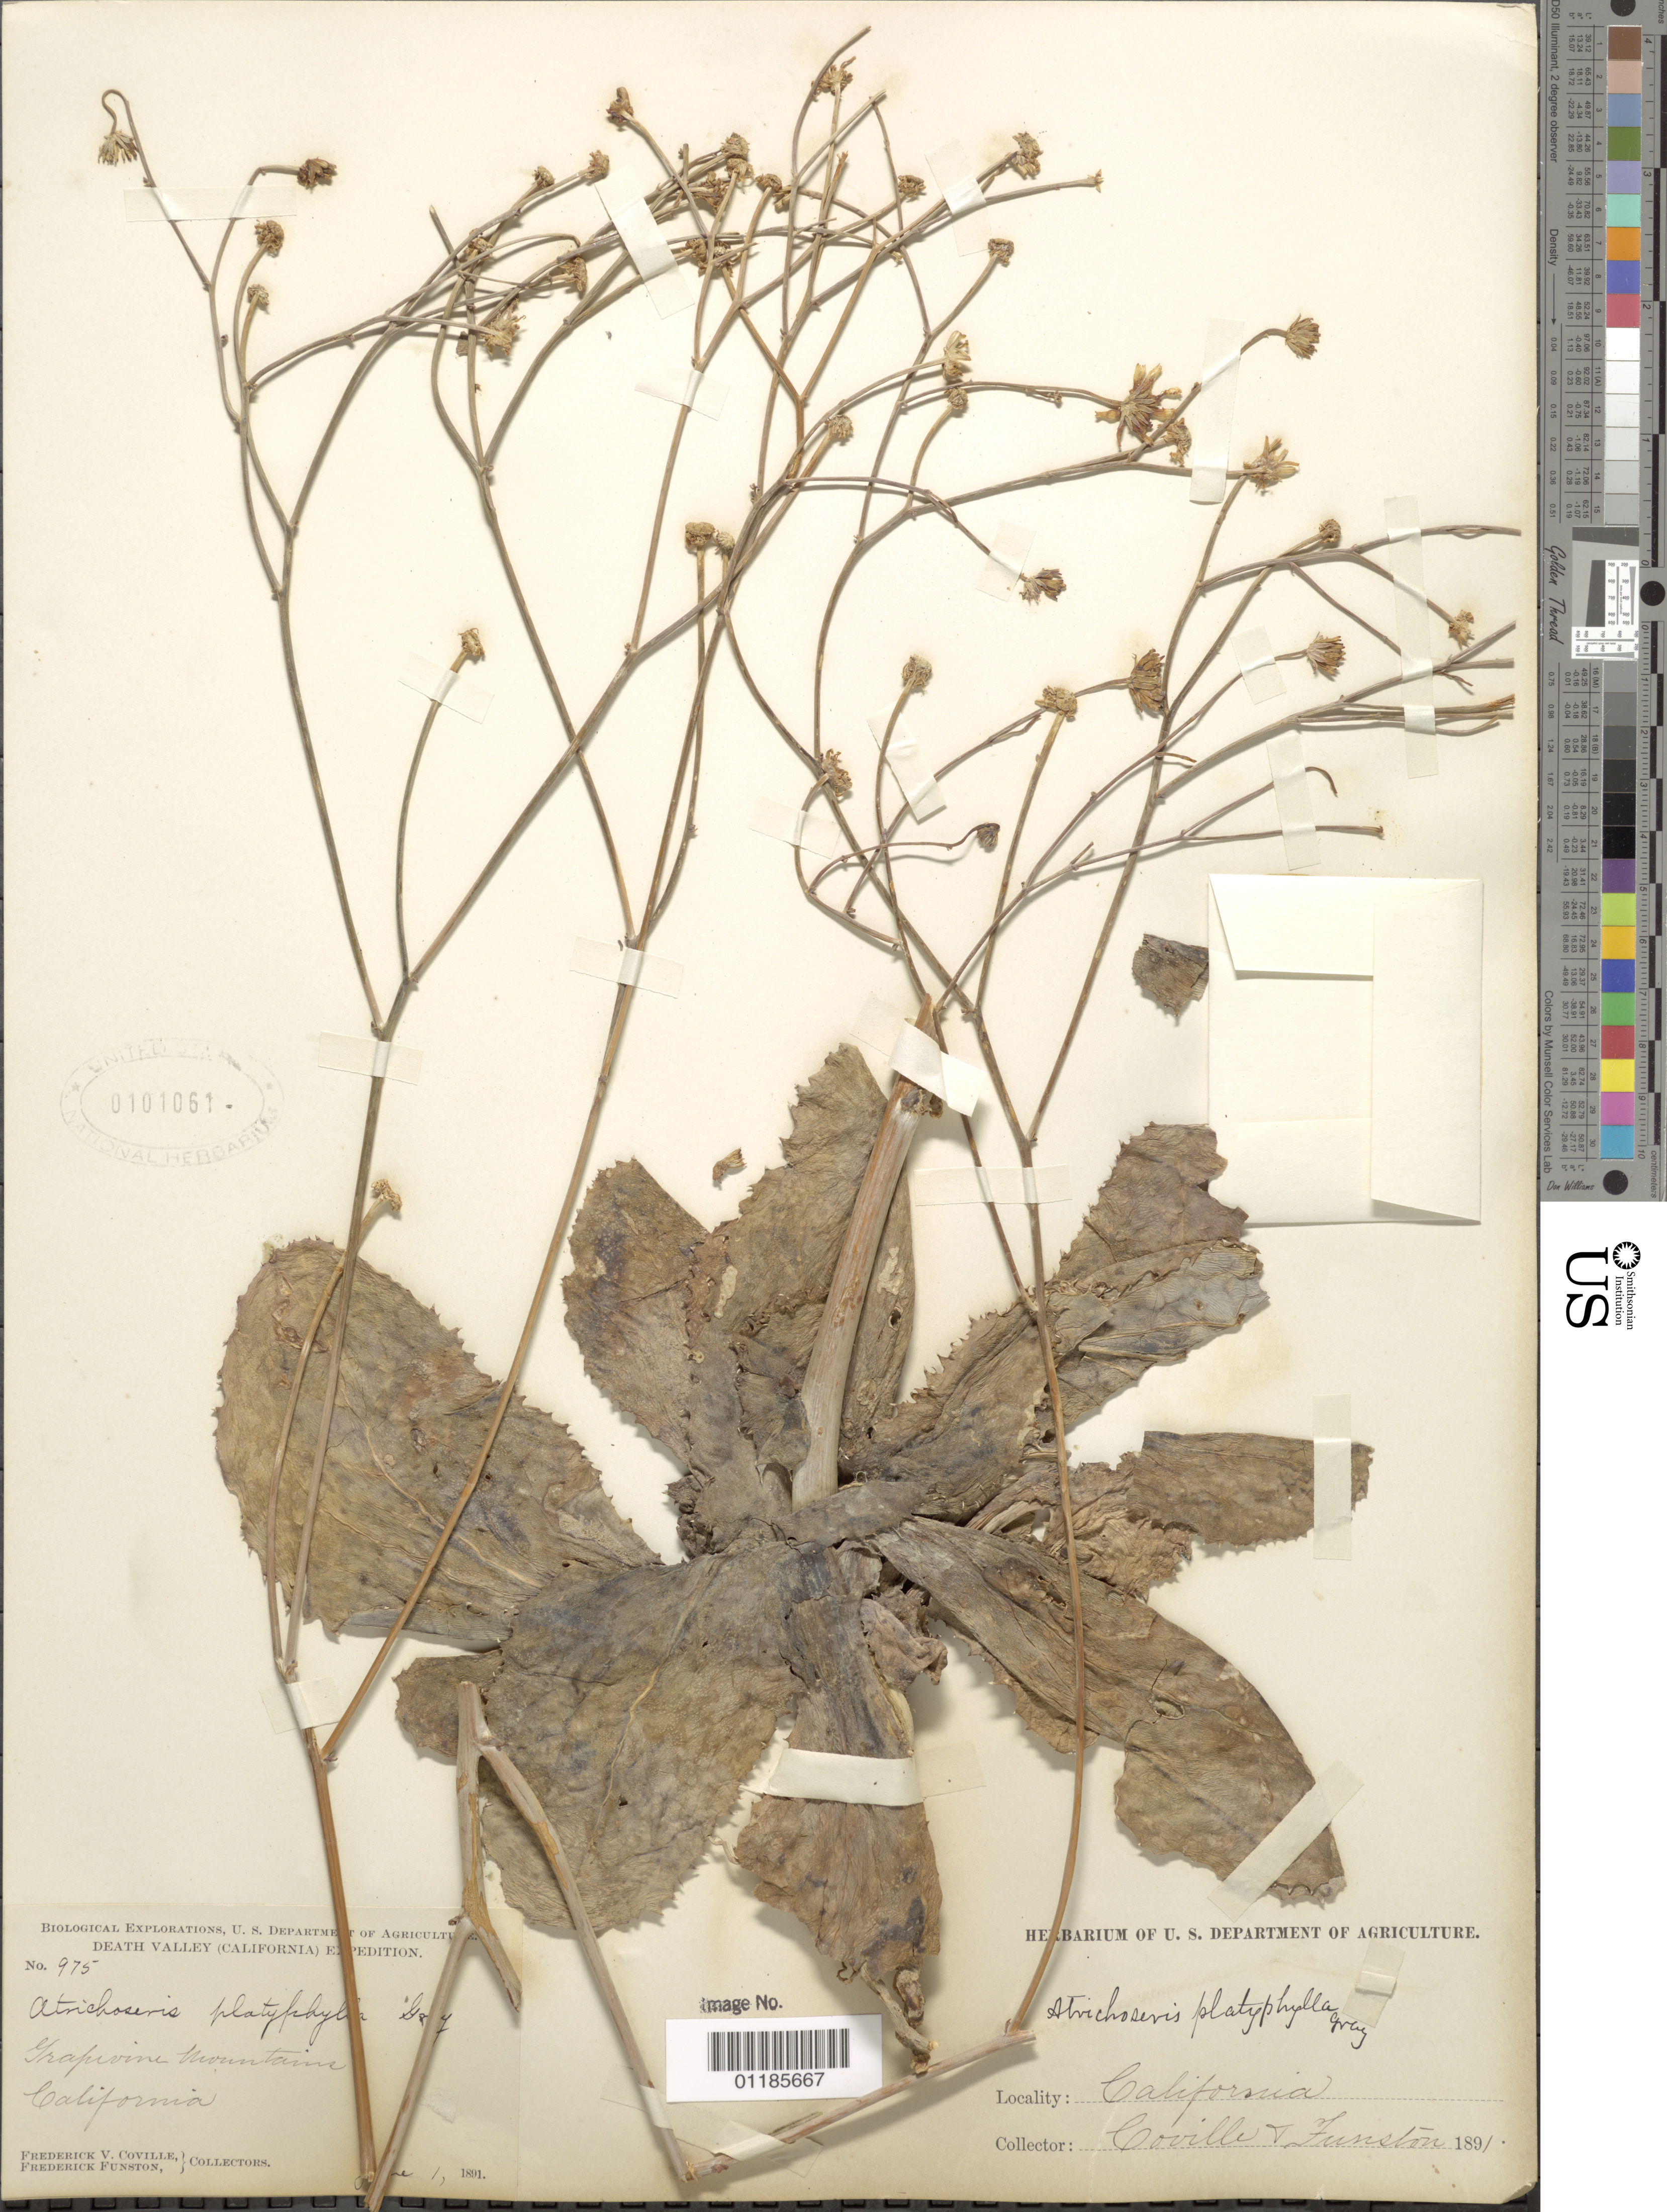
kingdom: Plantae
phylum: Tracheophyta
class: Magnoliopsida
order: Asterales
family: Asteraceae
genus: Atrichoseris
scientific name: Atrichoseris platyphylla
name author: A. Gray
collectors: F. V. Coville & F. Funston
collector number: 975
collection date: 1891-06-01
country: United States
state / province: California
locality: Grapevine Mountains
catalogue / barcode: US 101061